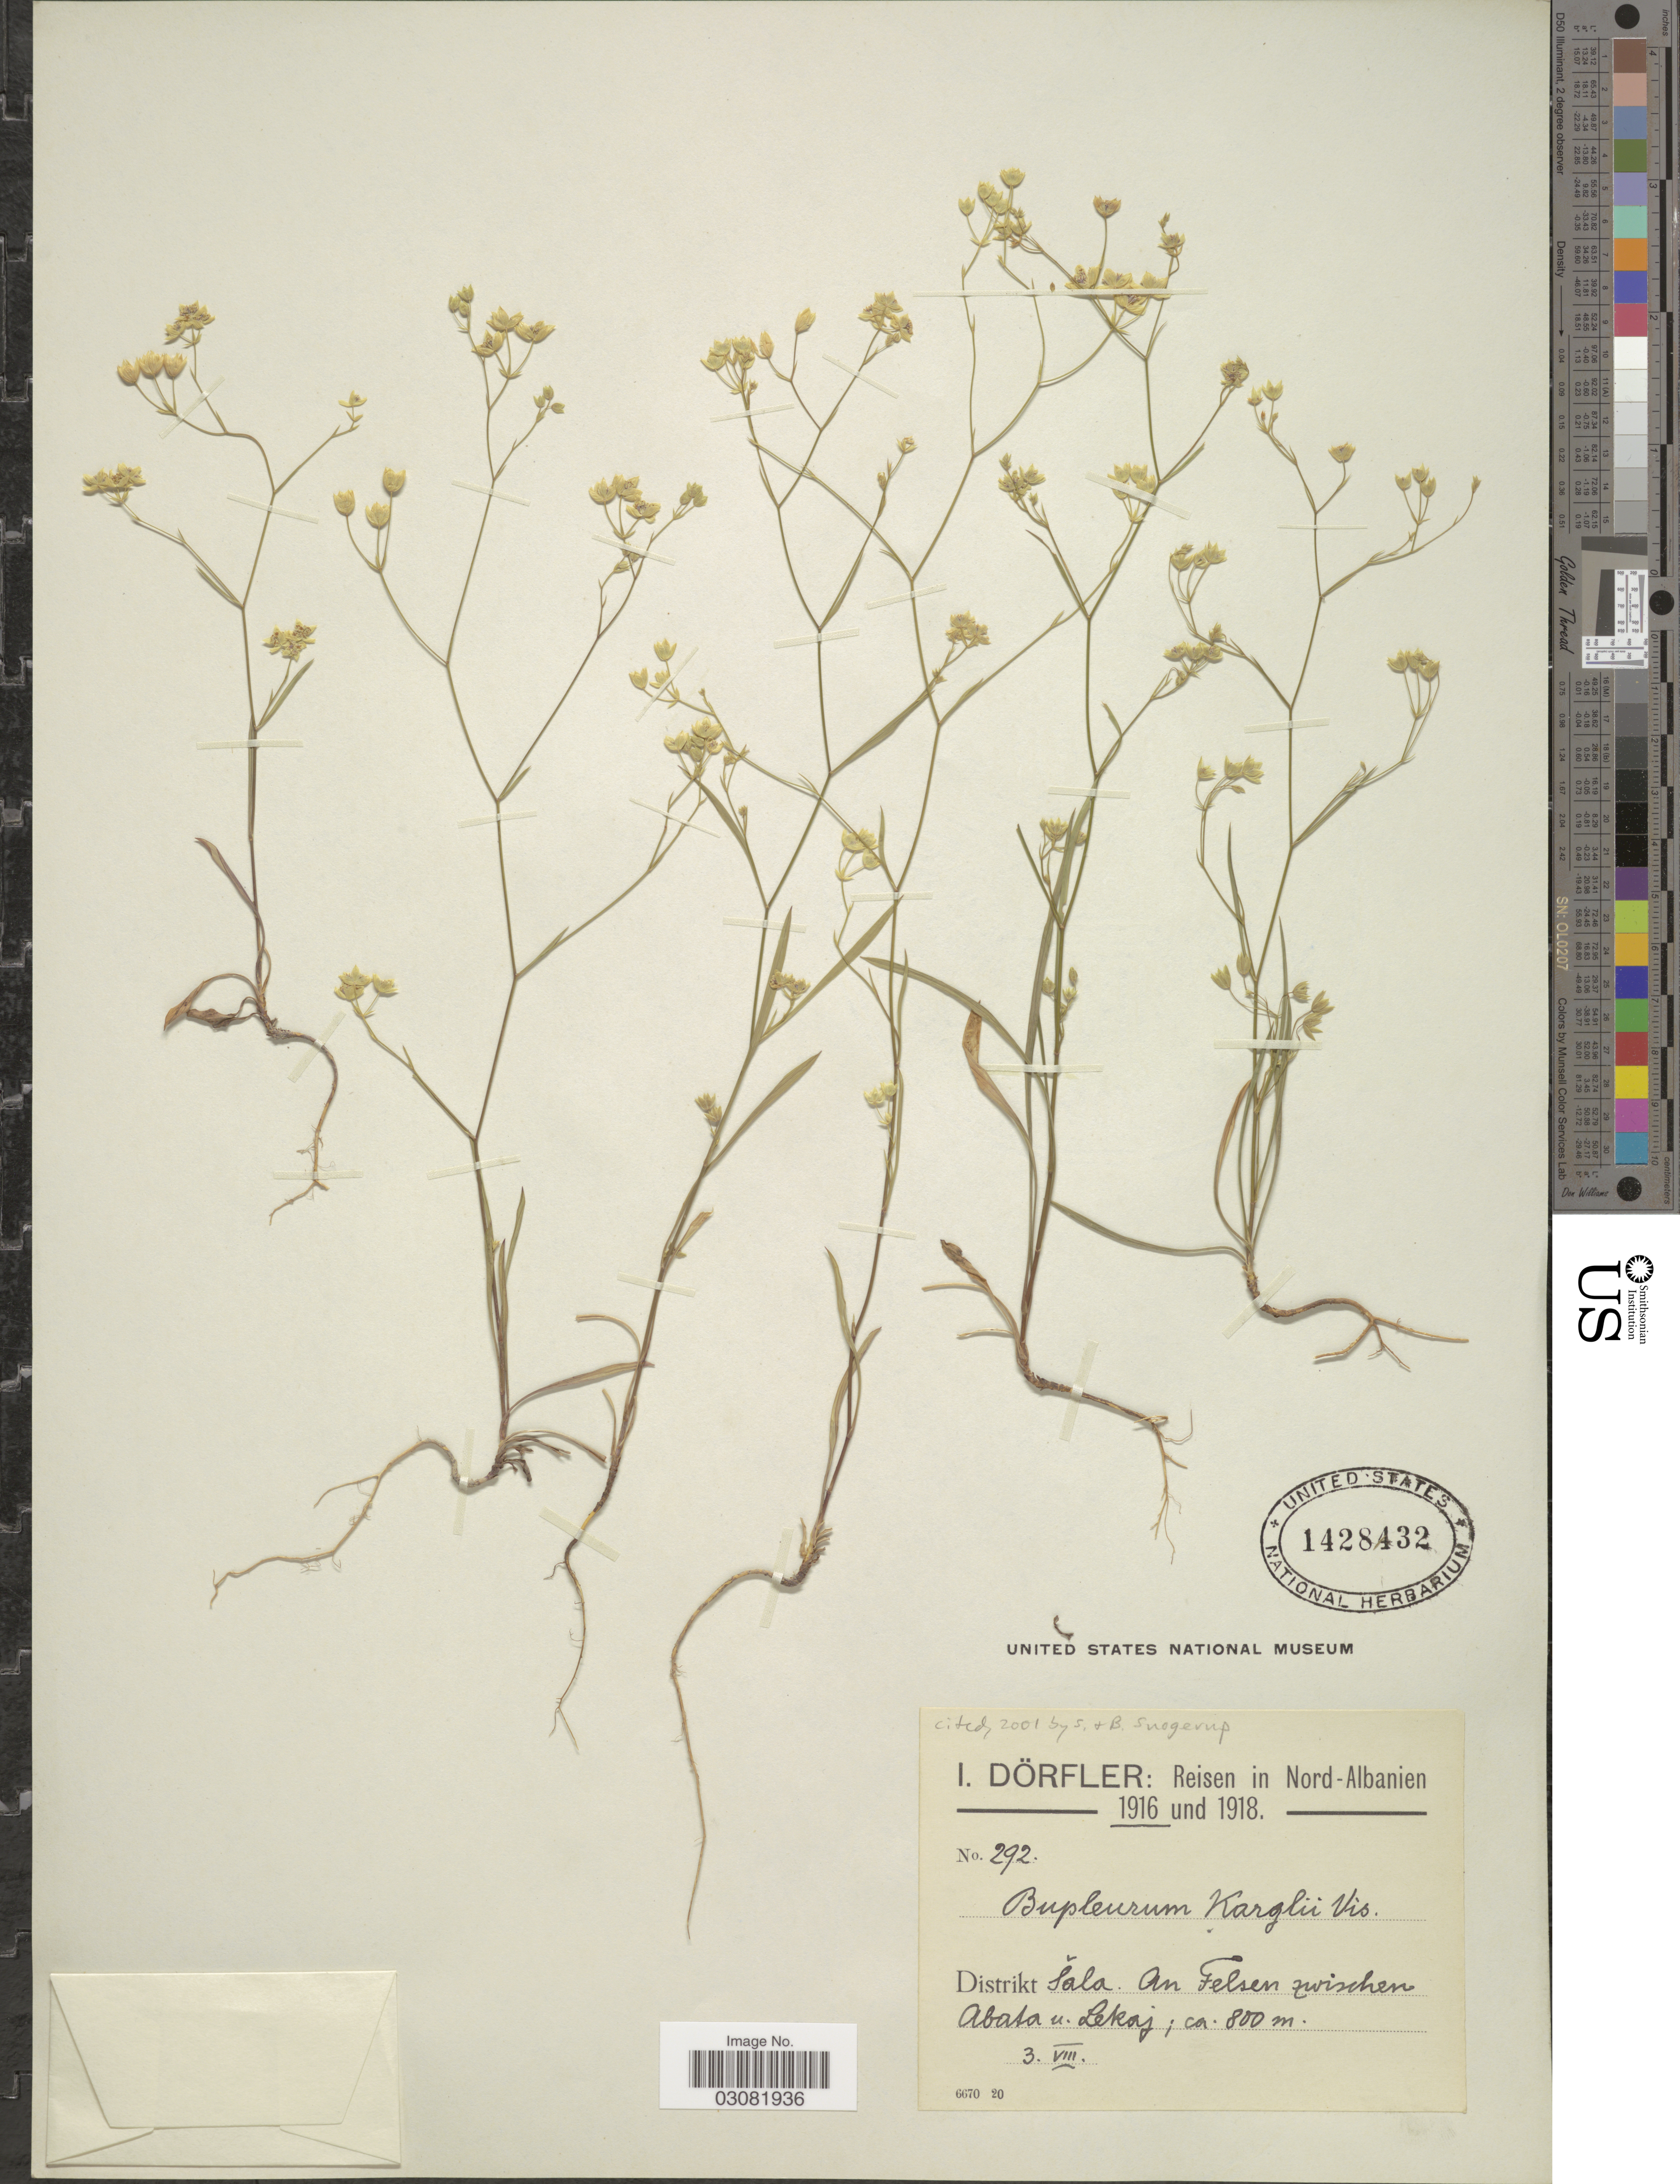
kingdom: Plantae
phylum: Tracheophyta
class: Magnoliopsida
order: Apiales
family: Apiaceae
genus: Bupleurum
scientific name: Bupleurum karglii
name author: Vis.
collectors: I. Dörfler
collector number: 292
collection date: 1916/1918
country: Albania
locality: Nord-Albanien. Distrikt Sala. An Felsen zwischen Abata n. [interpreted] Lekaj.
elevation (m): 800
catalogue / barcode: US 1428432